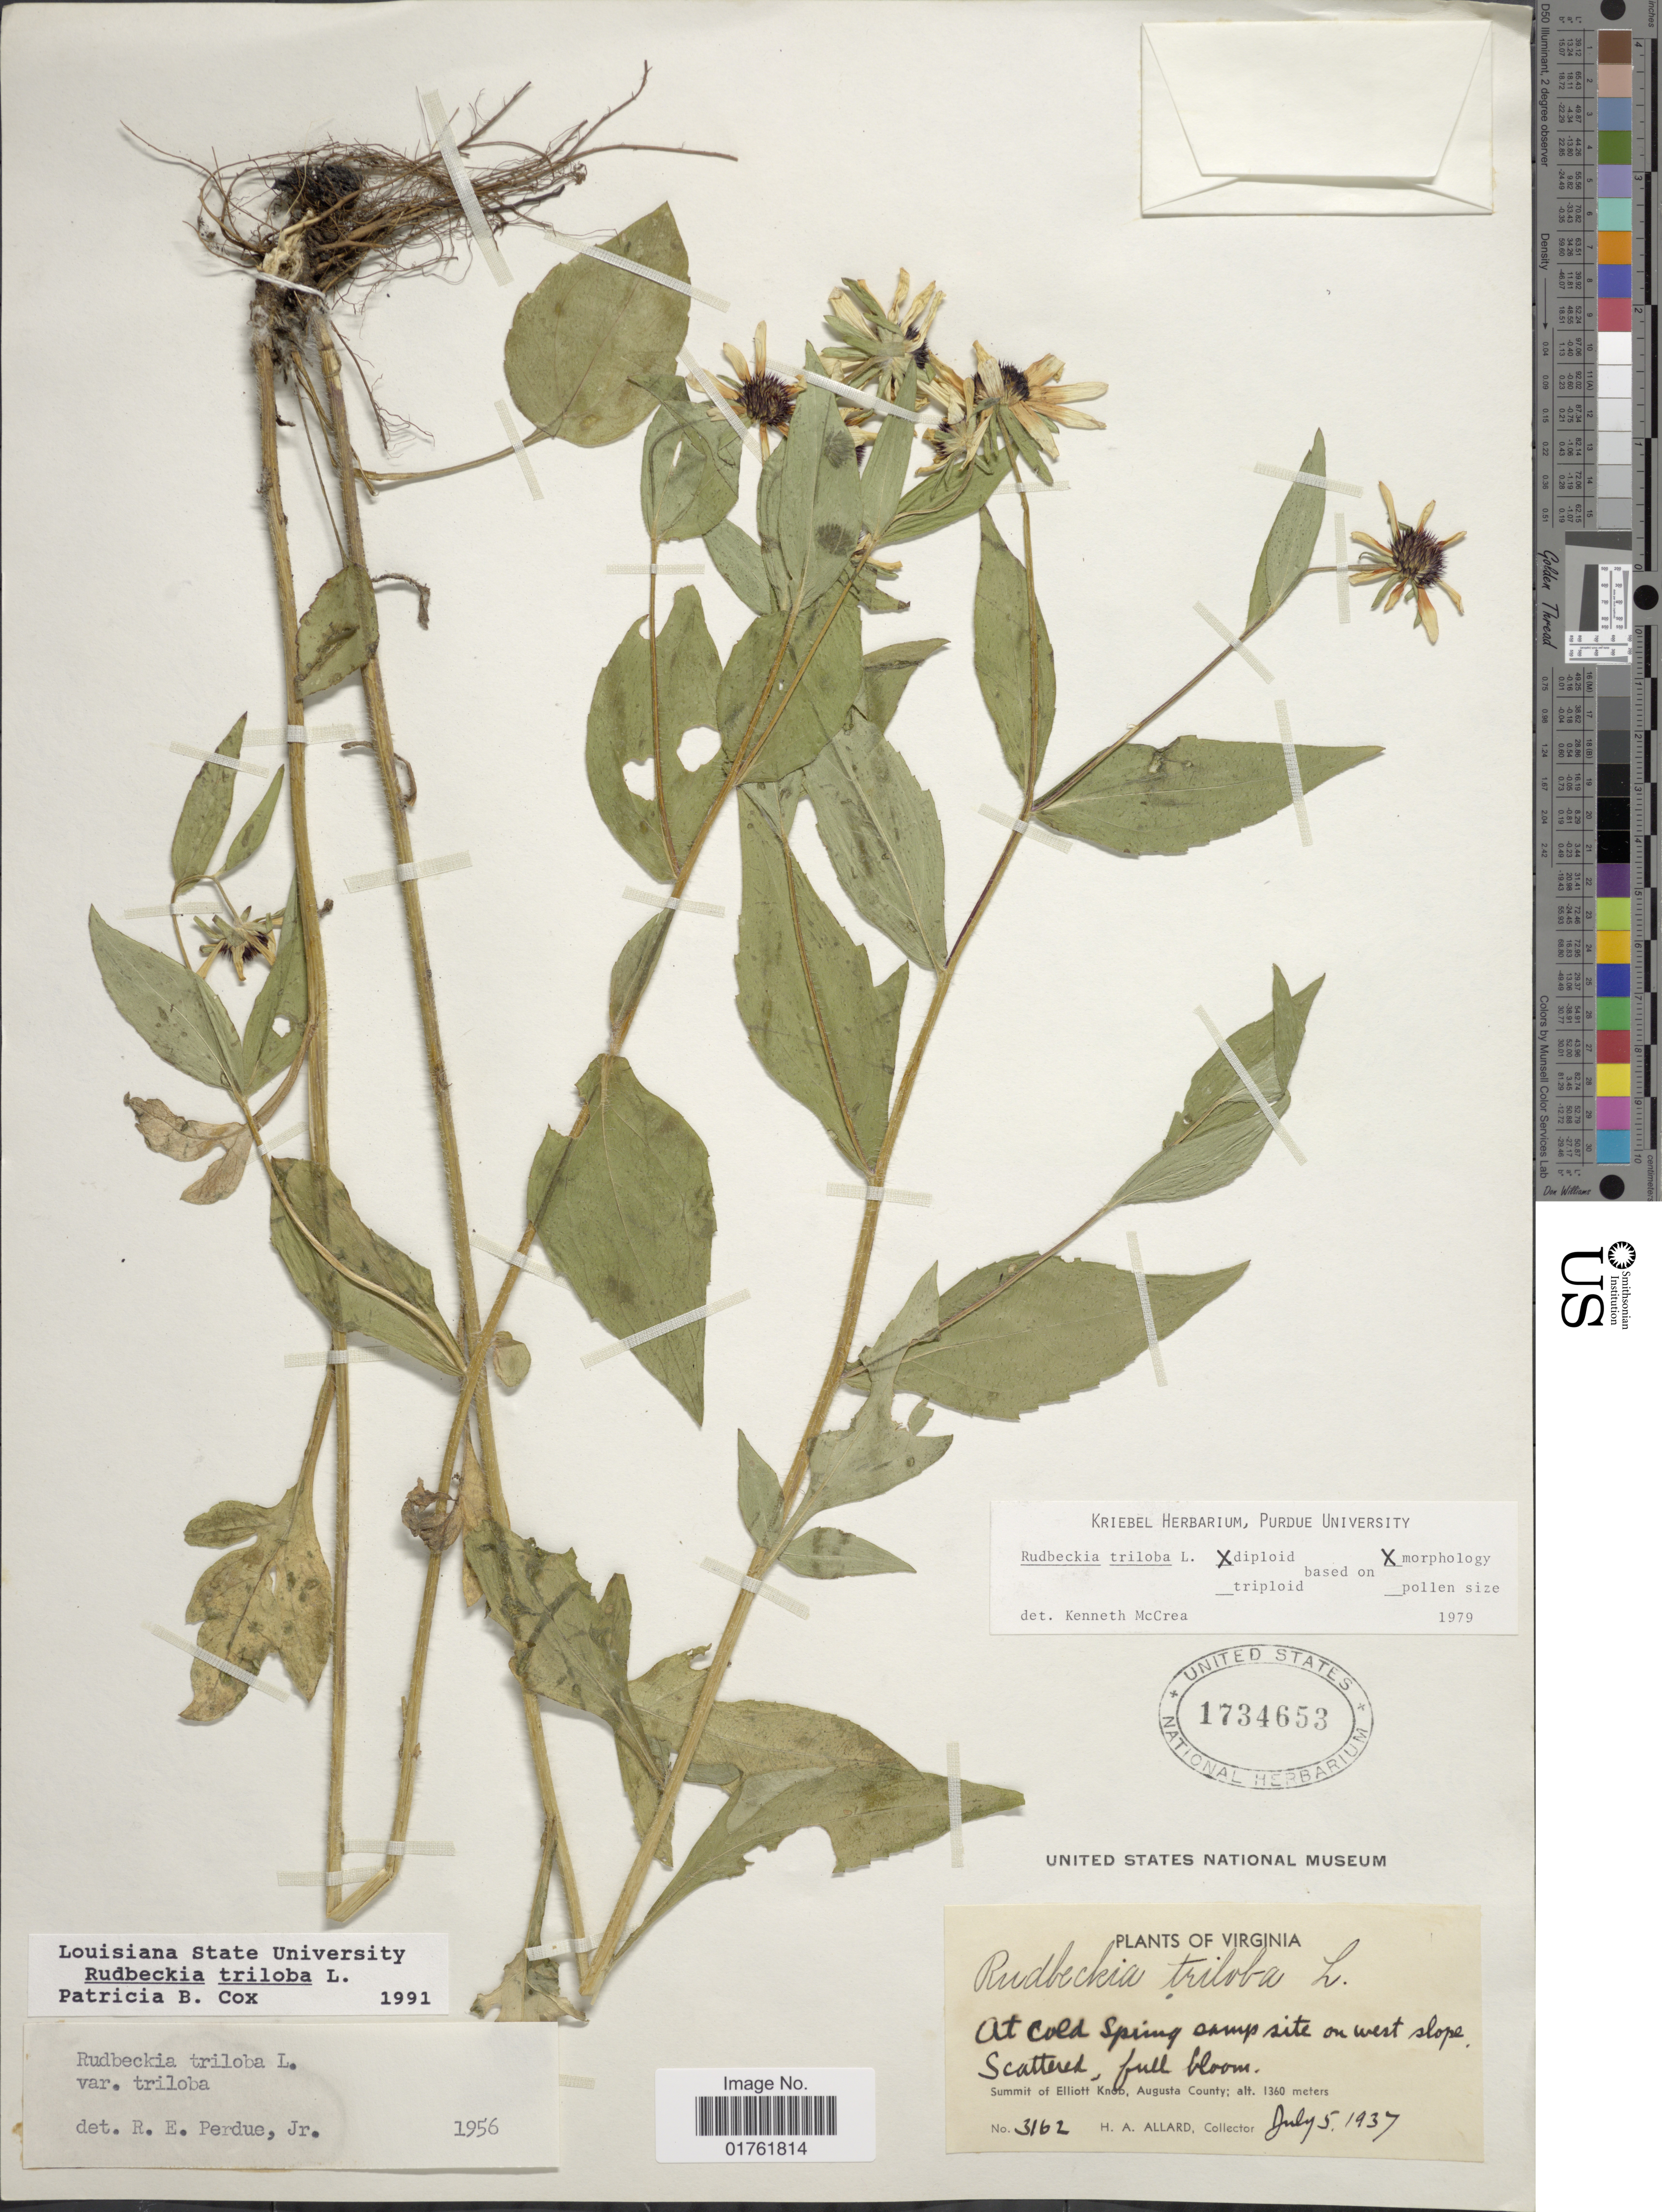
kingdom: Plantae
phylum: Tracheophyta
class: Magnoliopsida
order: Asterales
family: Asteraceae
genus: Rudbeckia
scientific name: Rudbeckia triloba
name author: L.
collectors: H. A. Allard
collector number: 3162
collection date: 1937-07-05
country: United States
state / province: Virginia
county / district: Augusta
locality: At Cold Spring damp site on west slope Scattered, full bloom, Summit of Elliot Knob, Augusta County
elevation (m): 1360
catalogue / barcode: US 1734653